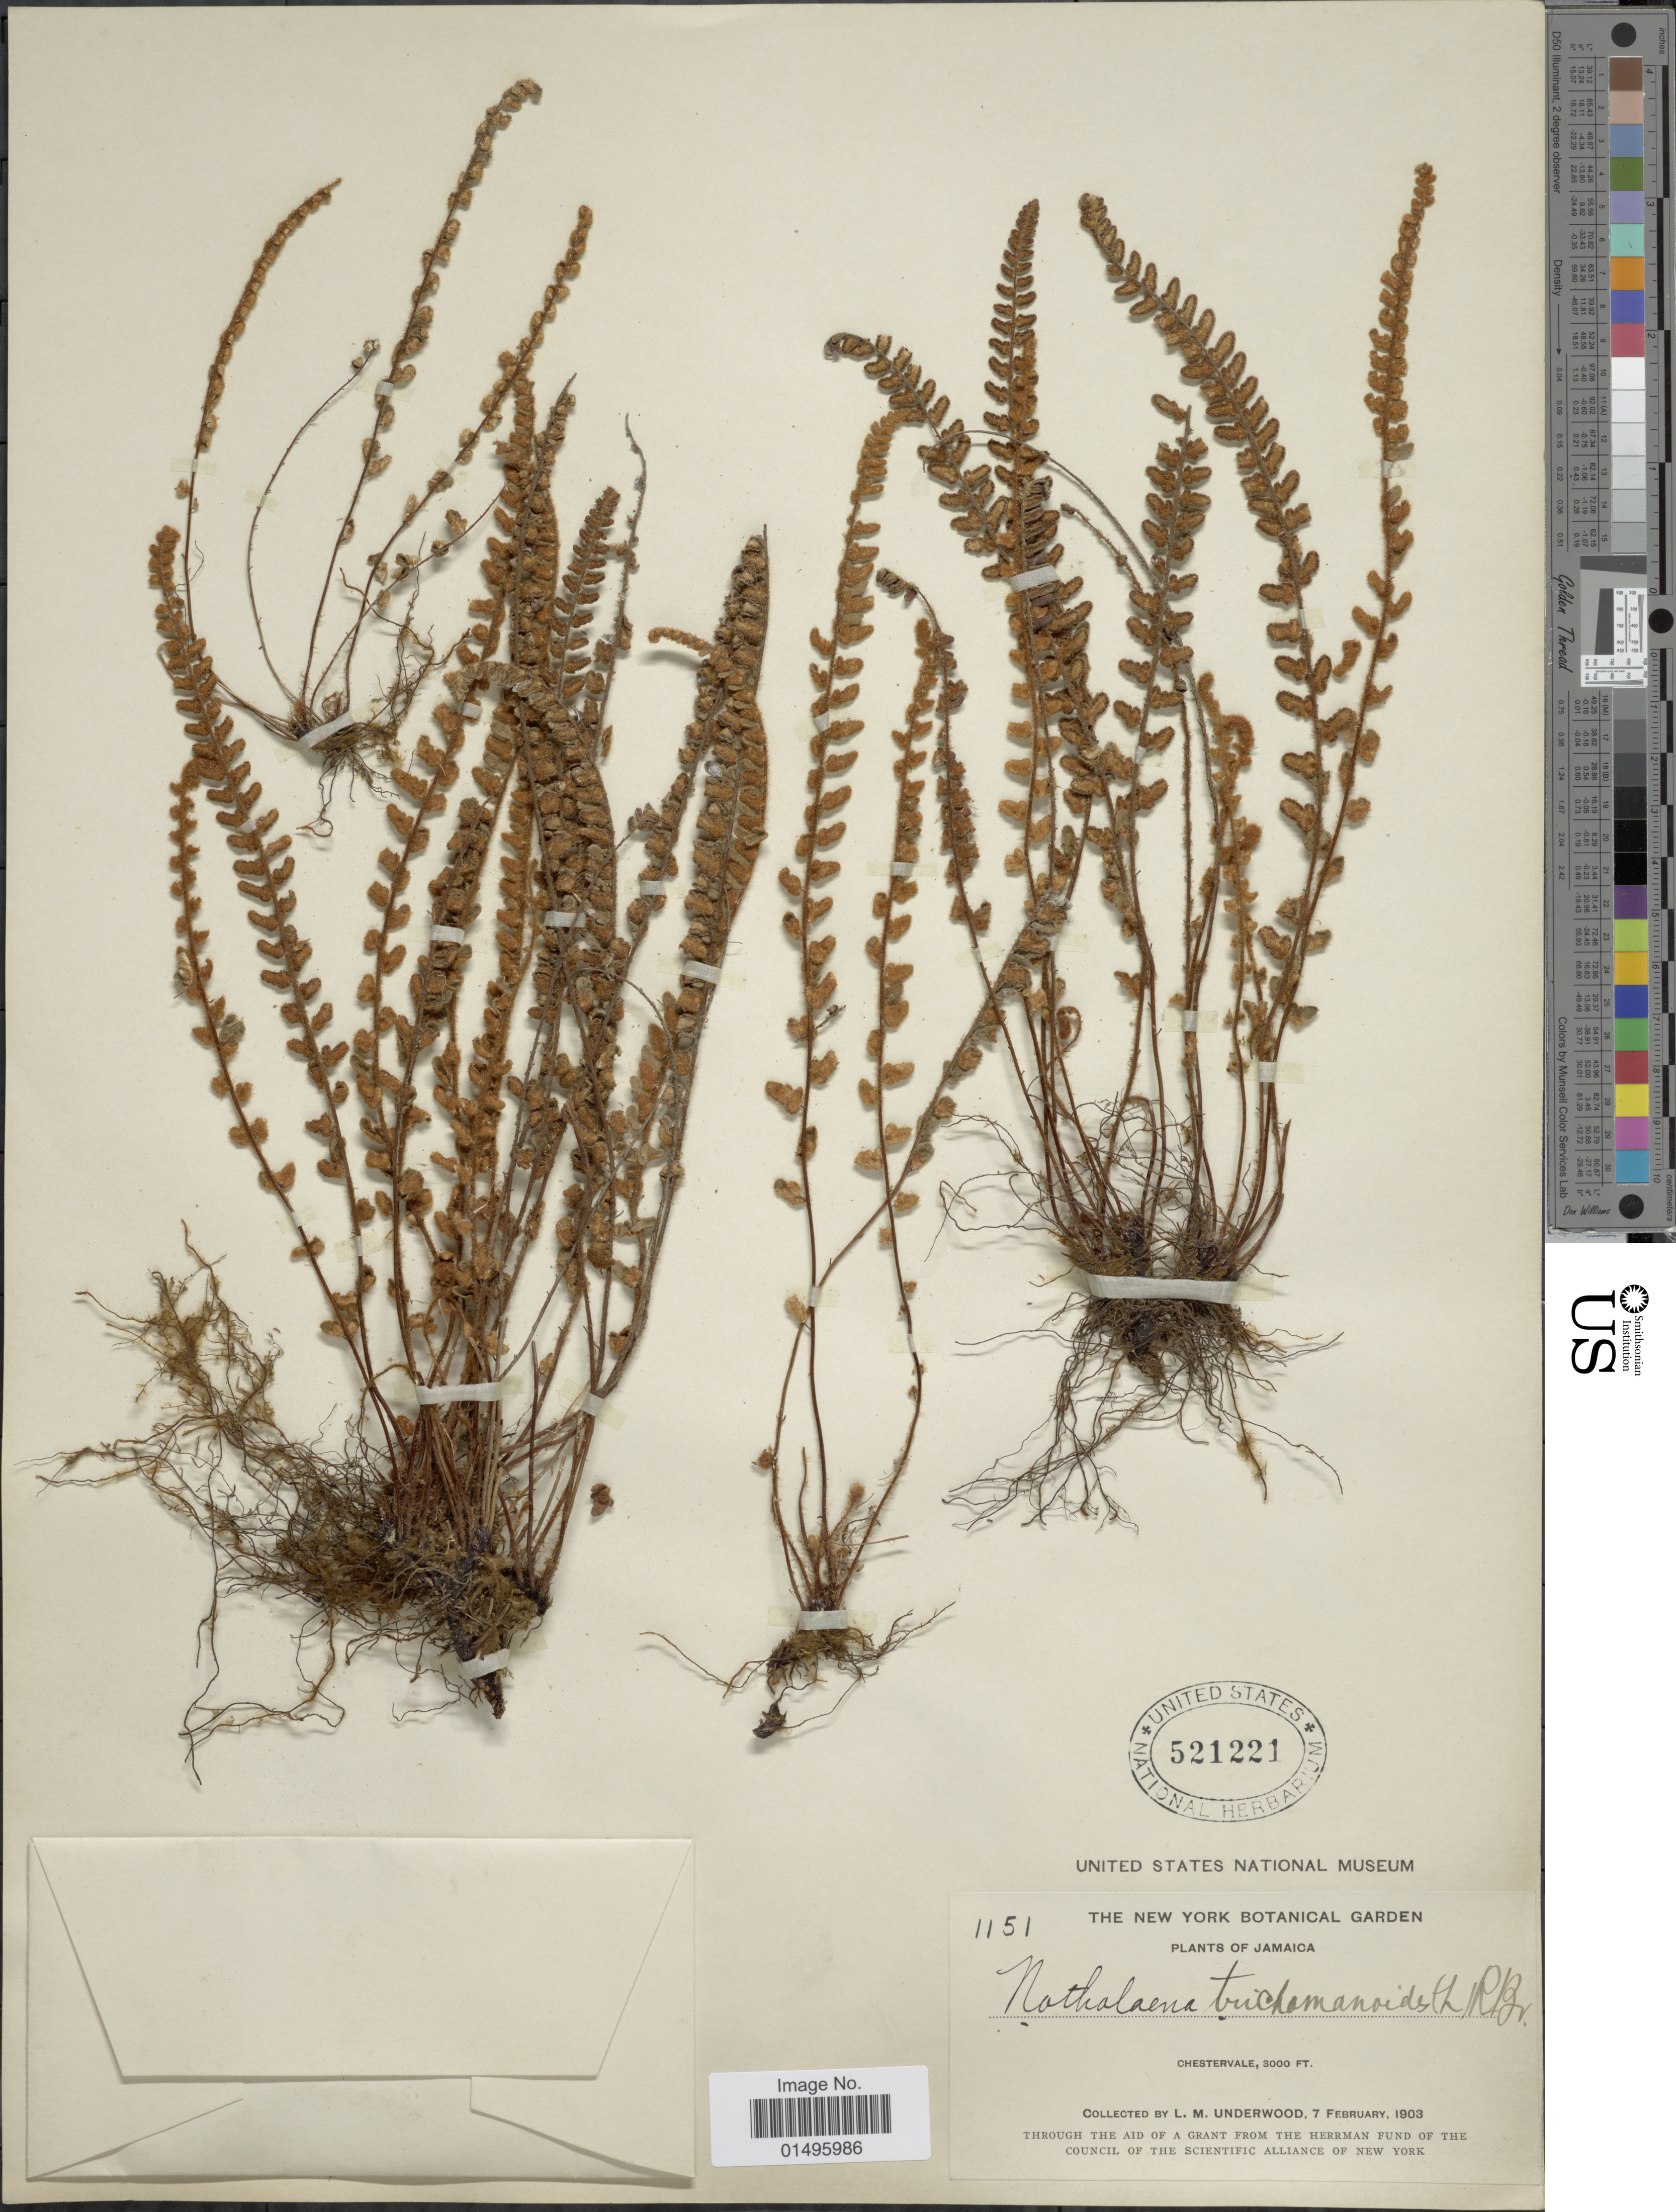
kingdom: Plantae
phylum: Tracheophyta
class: Polypodiopsida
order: Polypodiales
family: Pteridaceae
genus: Notholaena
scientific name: Notholaena trichomanoides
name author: (L.) Desv.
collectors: L. M. Underwood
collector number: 1151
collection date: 1903-02-07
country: Jamaica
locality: Jamaica, Chestervale.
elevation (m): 914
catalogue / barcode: US 521221